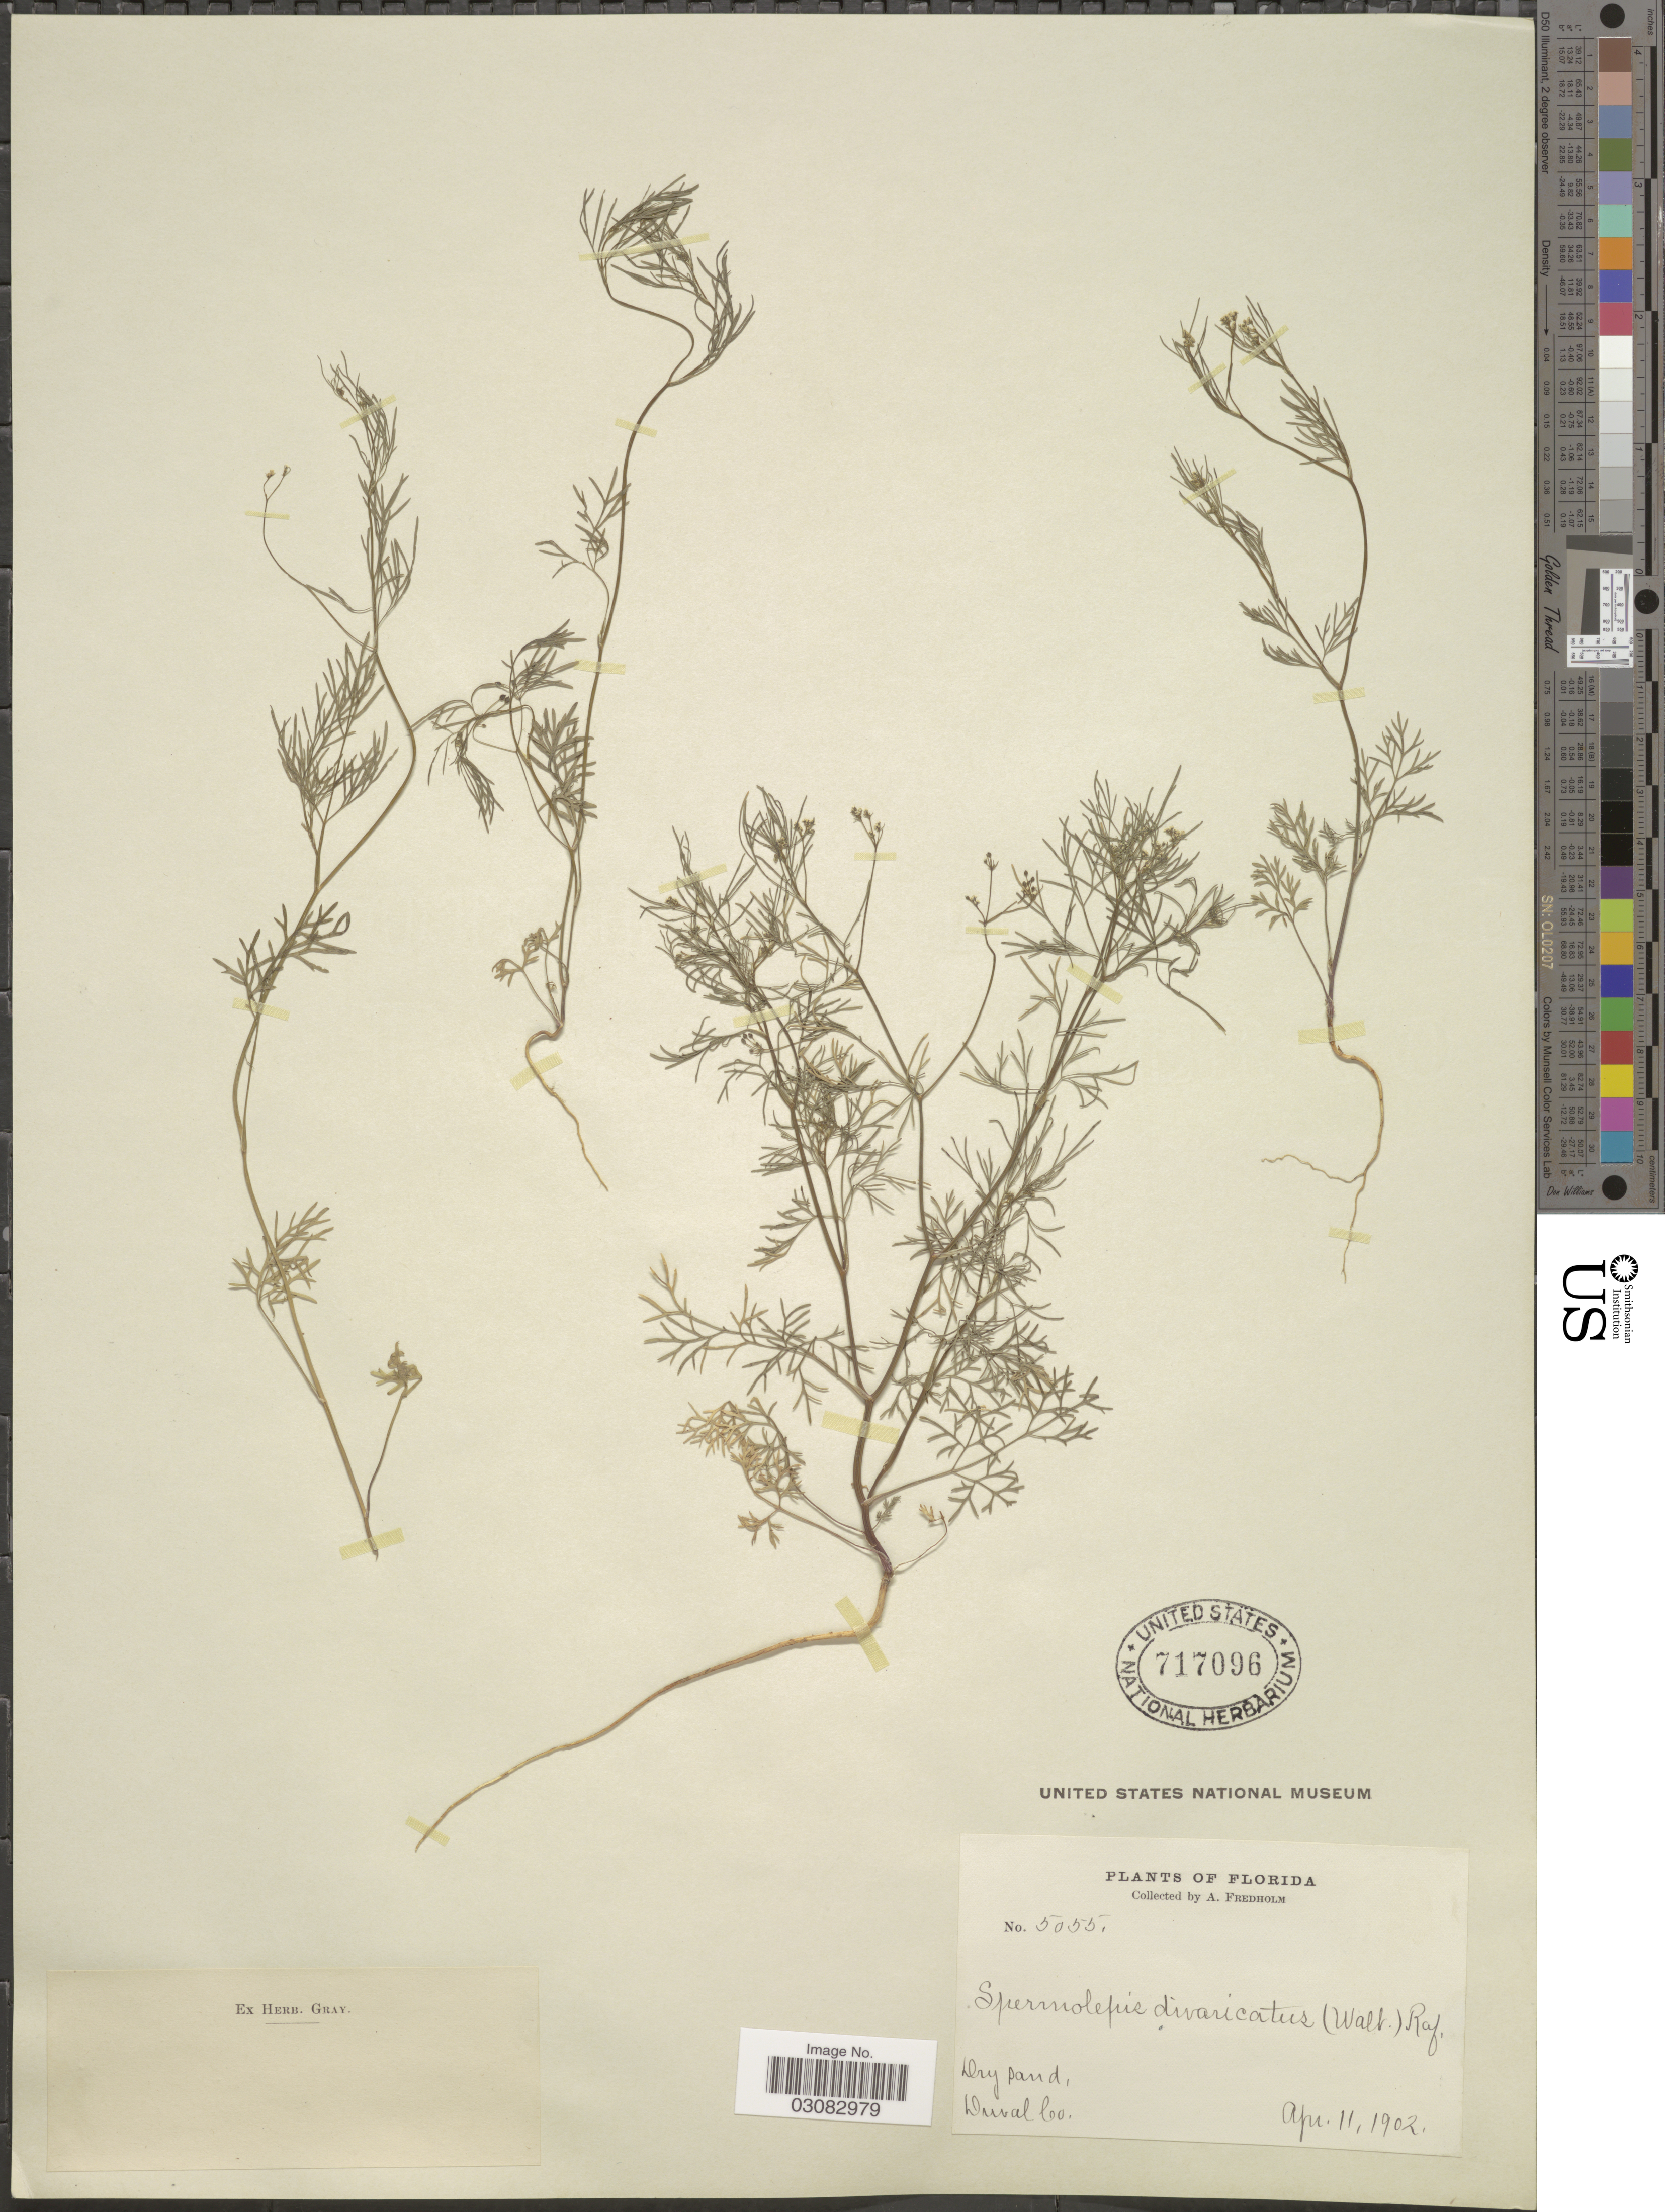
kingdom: Plantae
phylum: Tracheophyta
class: Magnoliopsida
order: Apiales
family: Apiaceae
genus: Spermolepis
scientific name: Spermolepis divaricata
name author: (Walter) Raf.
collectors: A. Fredholm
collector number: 5055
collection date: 1902-04-11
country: United States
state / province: Florida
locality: Duval Co.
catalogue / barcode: US 717096